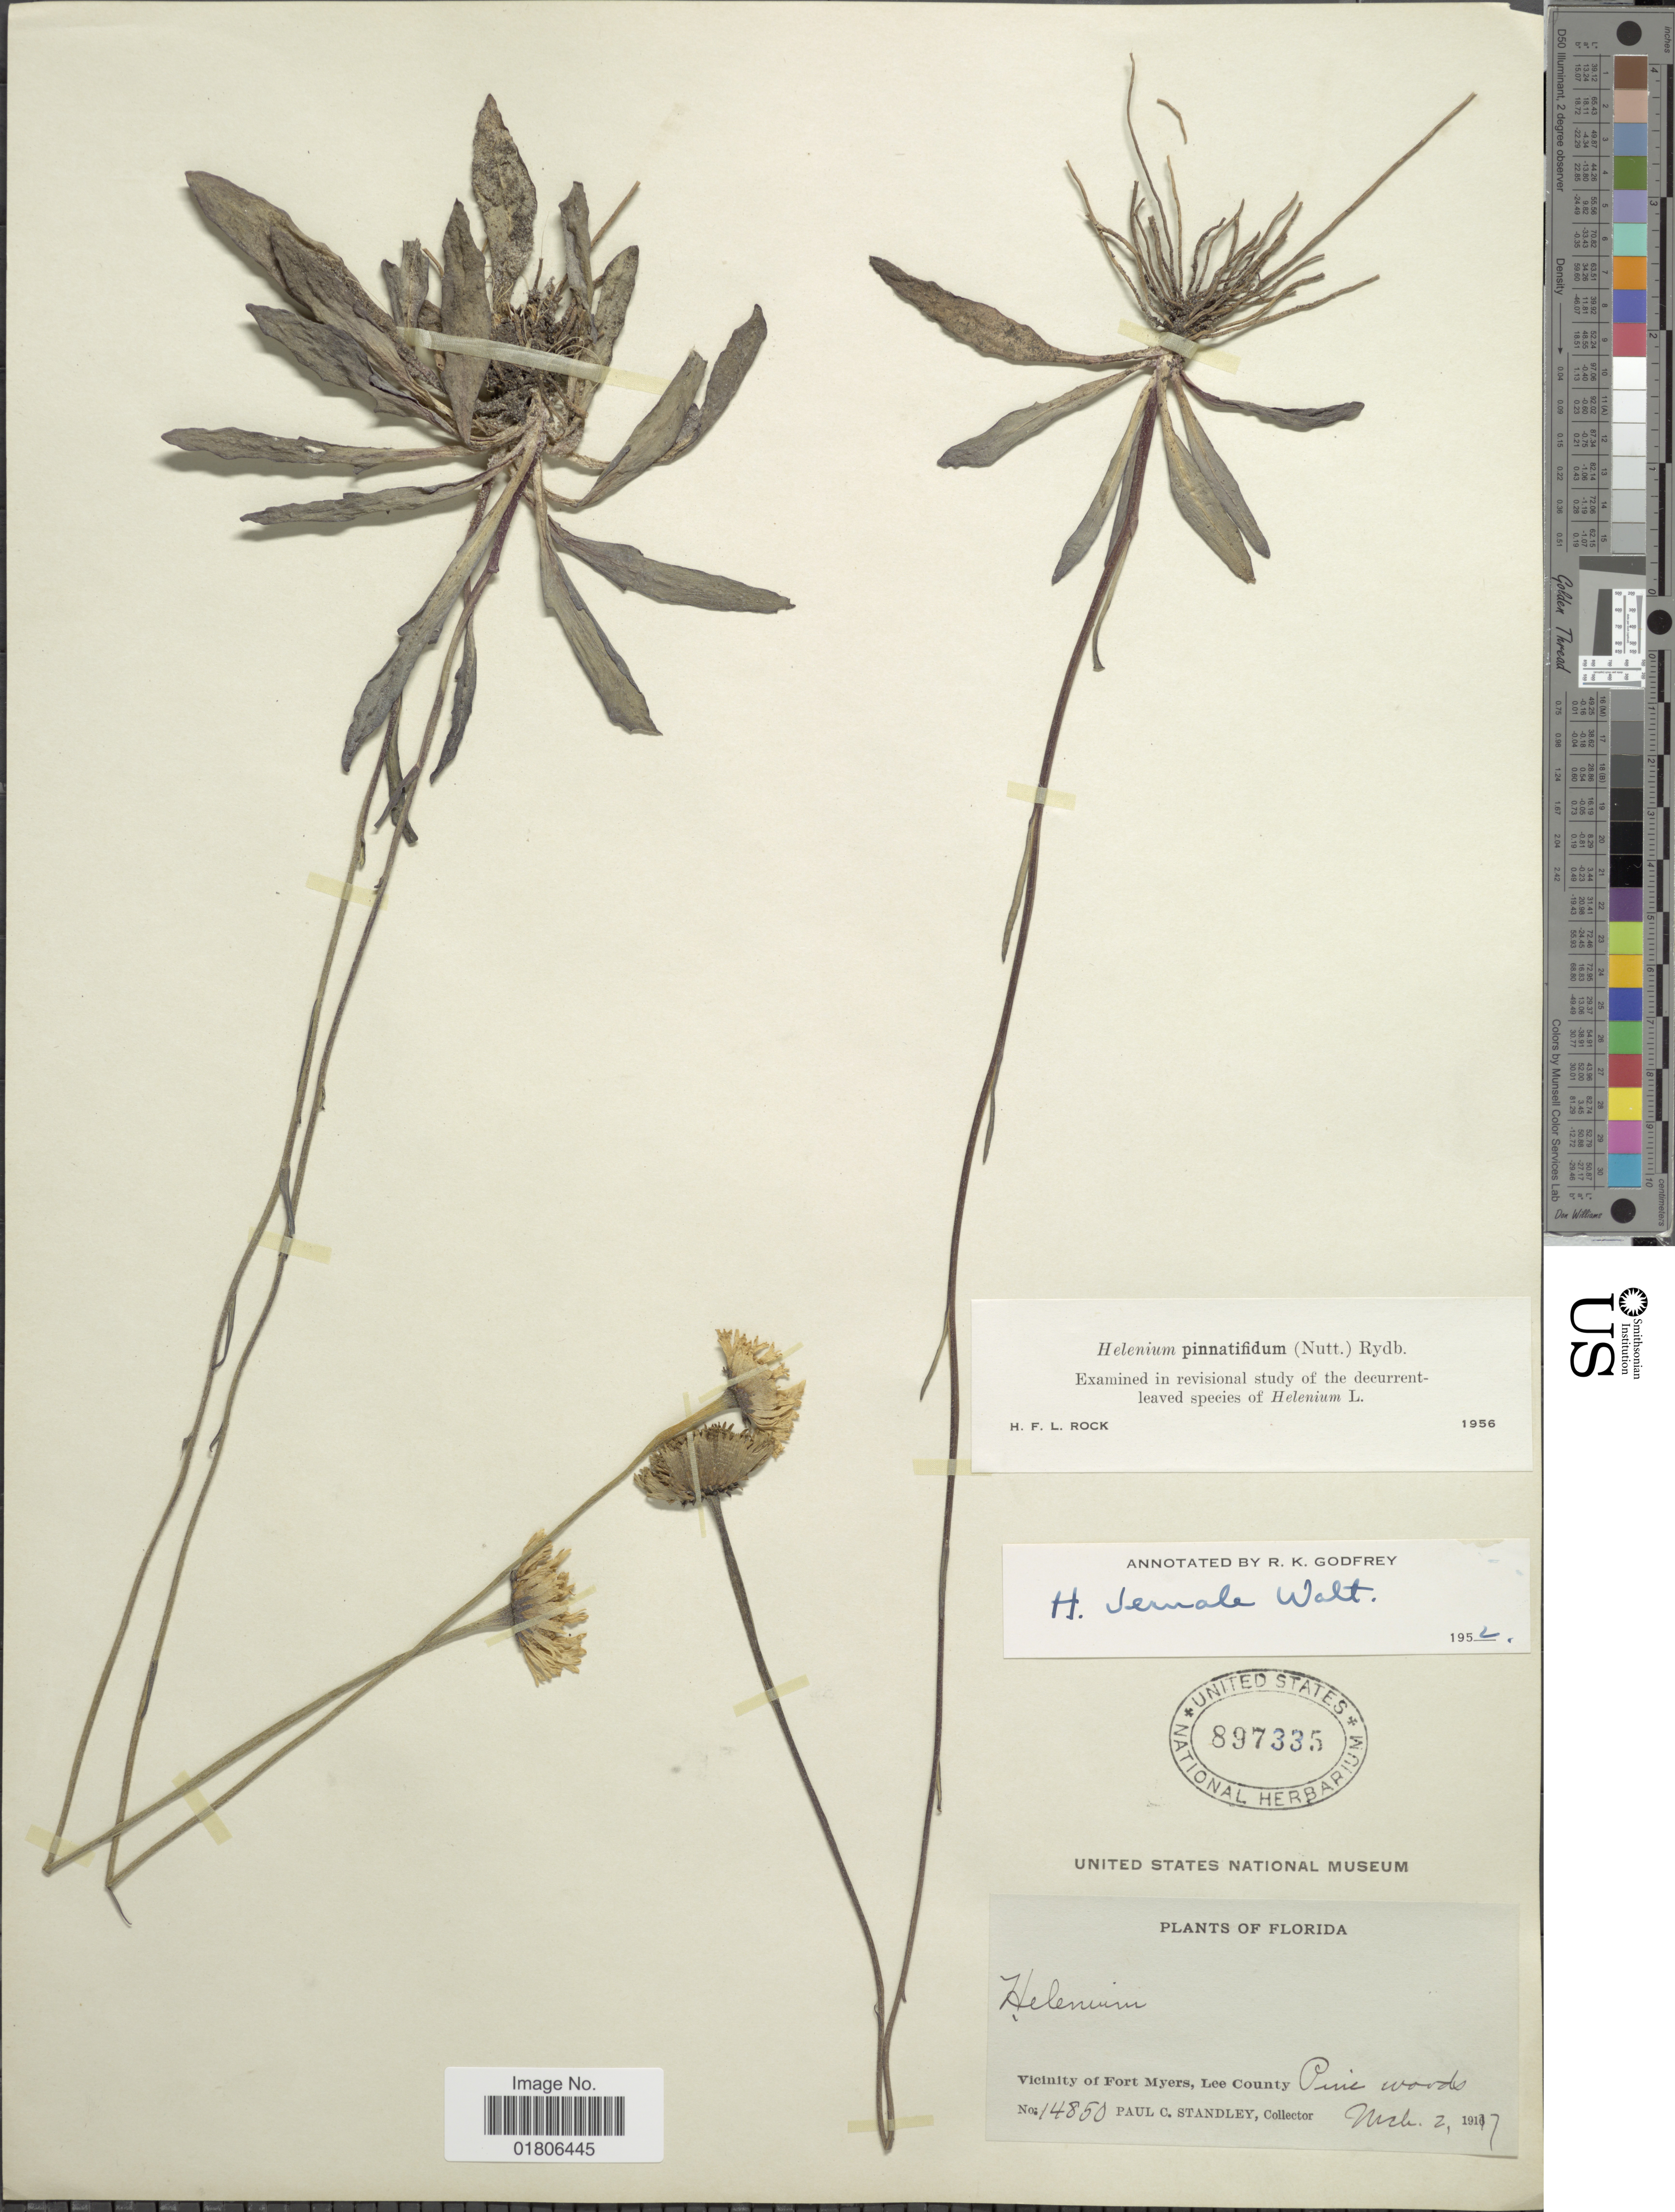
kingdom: Plantae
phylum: Tracheophyta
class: Magnoliopsida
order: Asterales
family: Asteraceae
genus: Helenium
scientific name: Helenium pinnatifidum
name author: (Schwein. ex Nutt.) Rydb.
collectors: P. C. Standley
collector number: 14850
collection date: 1917-03-02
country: United States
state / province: Florida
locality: Vicinity of Fort Myers, Lee County, Pine woods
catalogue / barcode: US 897335